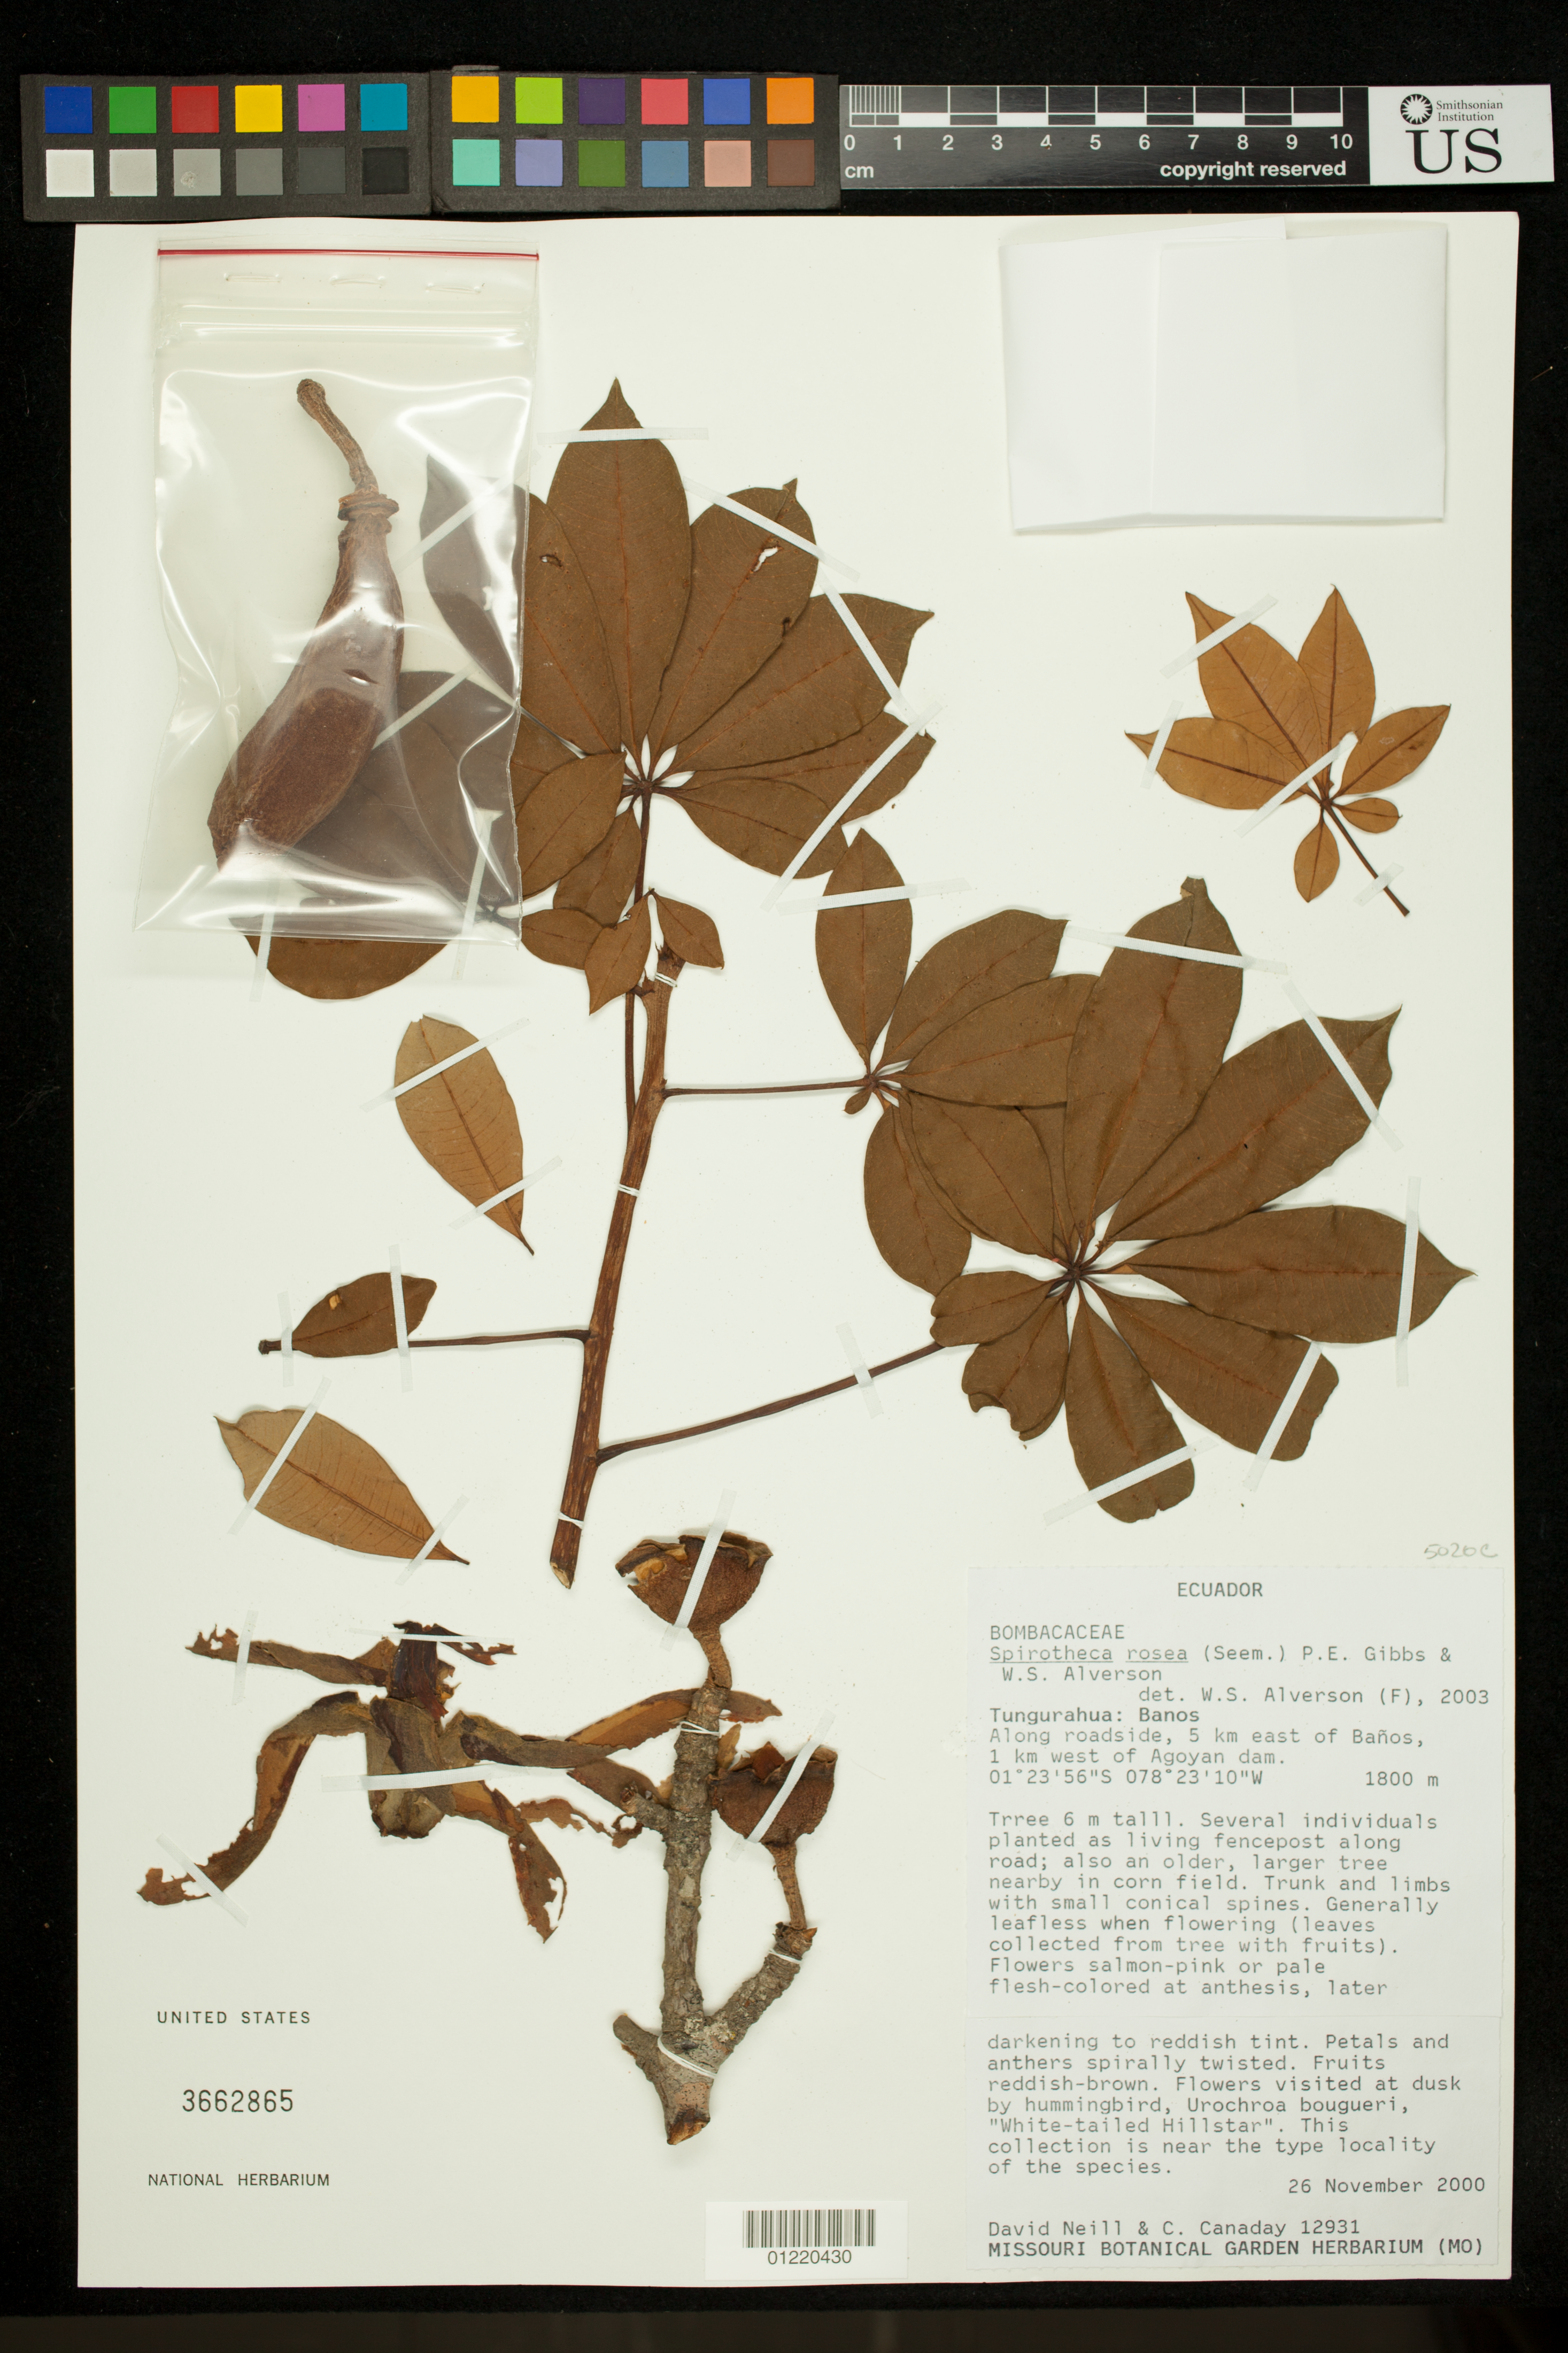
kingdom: Plantae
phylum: Tracheophyta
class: Magnoliopsida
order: Malvales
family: Malvaceae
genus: Spirotheca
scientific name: Spirotheca rosea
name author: (Cuatrec.) Gibbs & W.S. Alverson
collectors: D. A. Neill & C. Canaday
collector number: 12931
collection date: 2000-11-26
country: Ecuador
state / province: Tungurahua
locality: Tungurahua: Banos.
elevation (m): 1800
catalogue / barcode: US 3662865